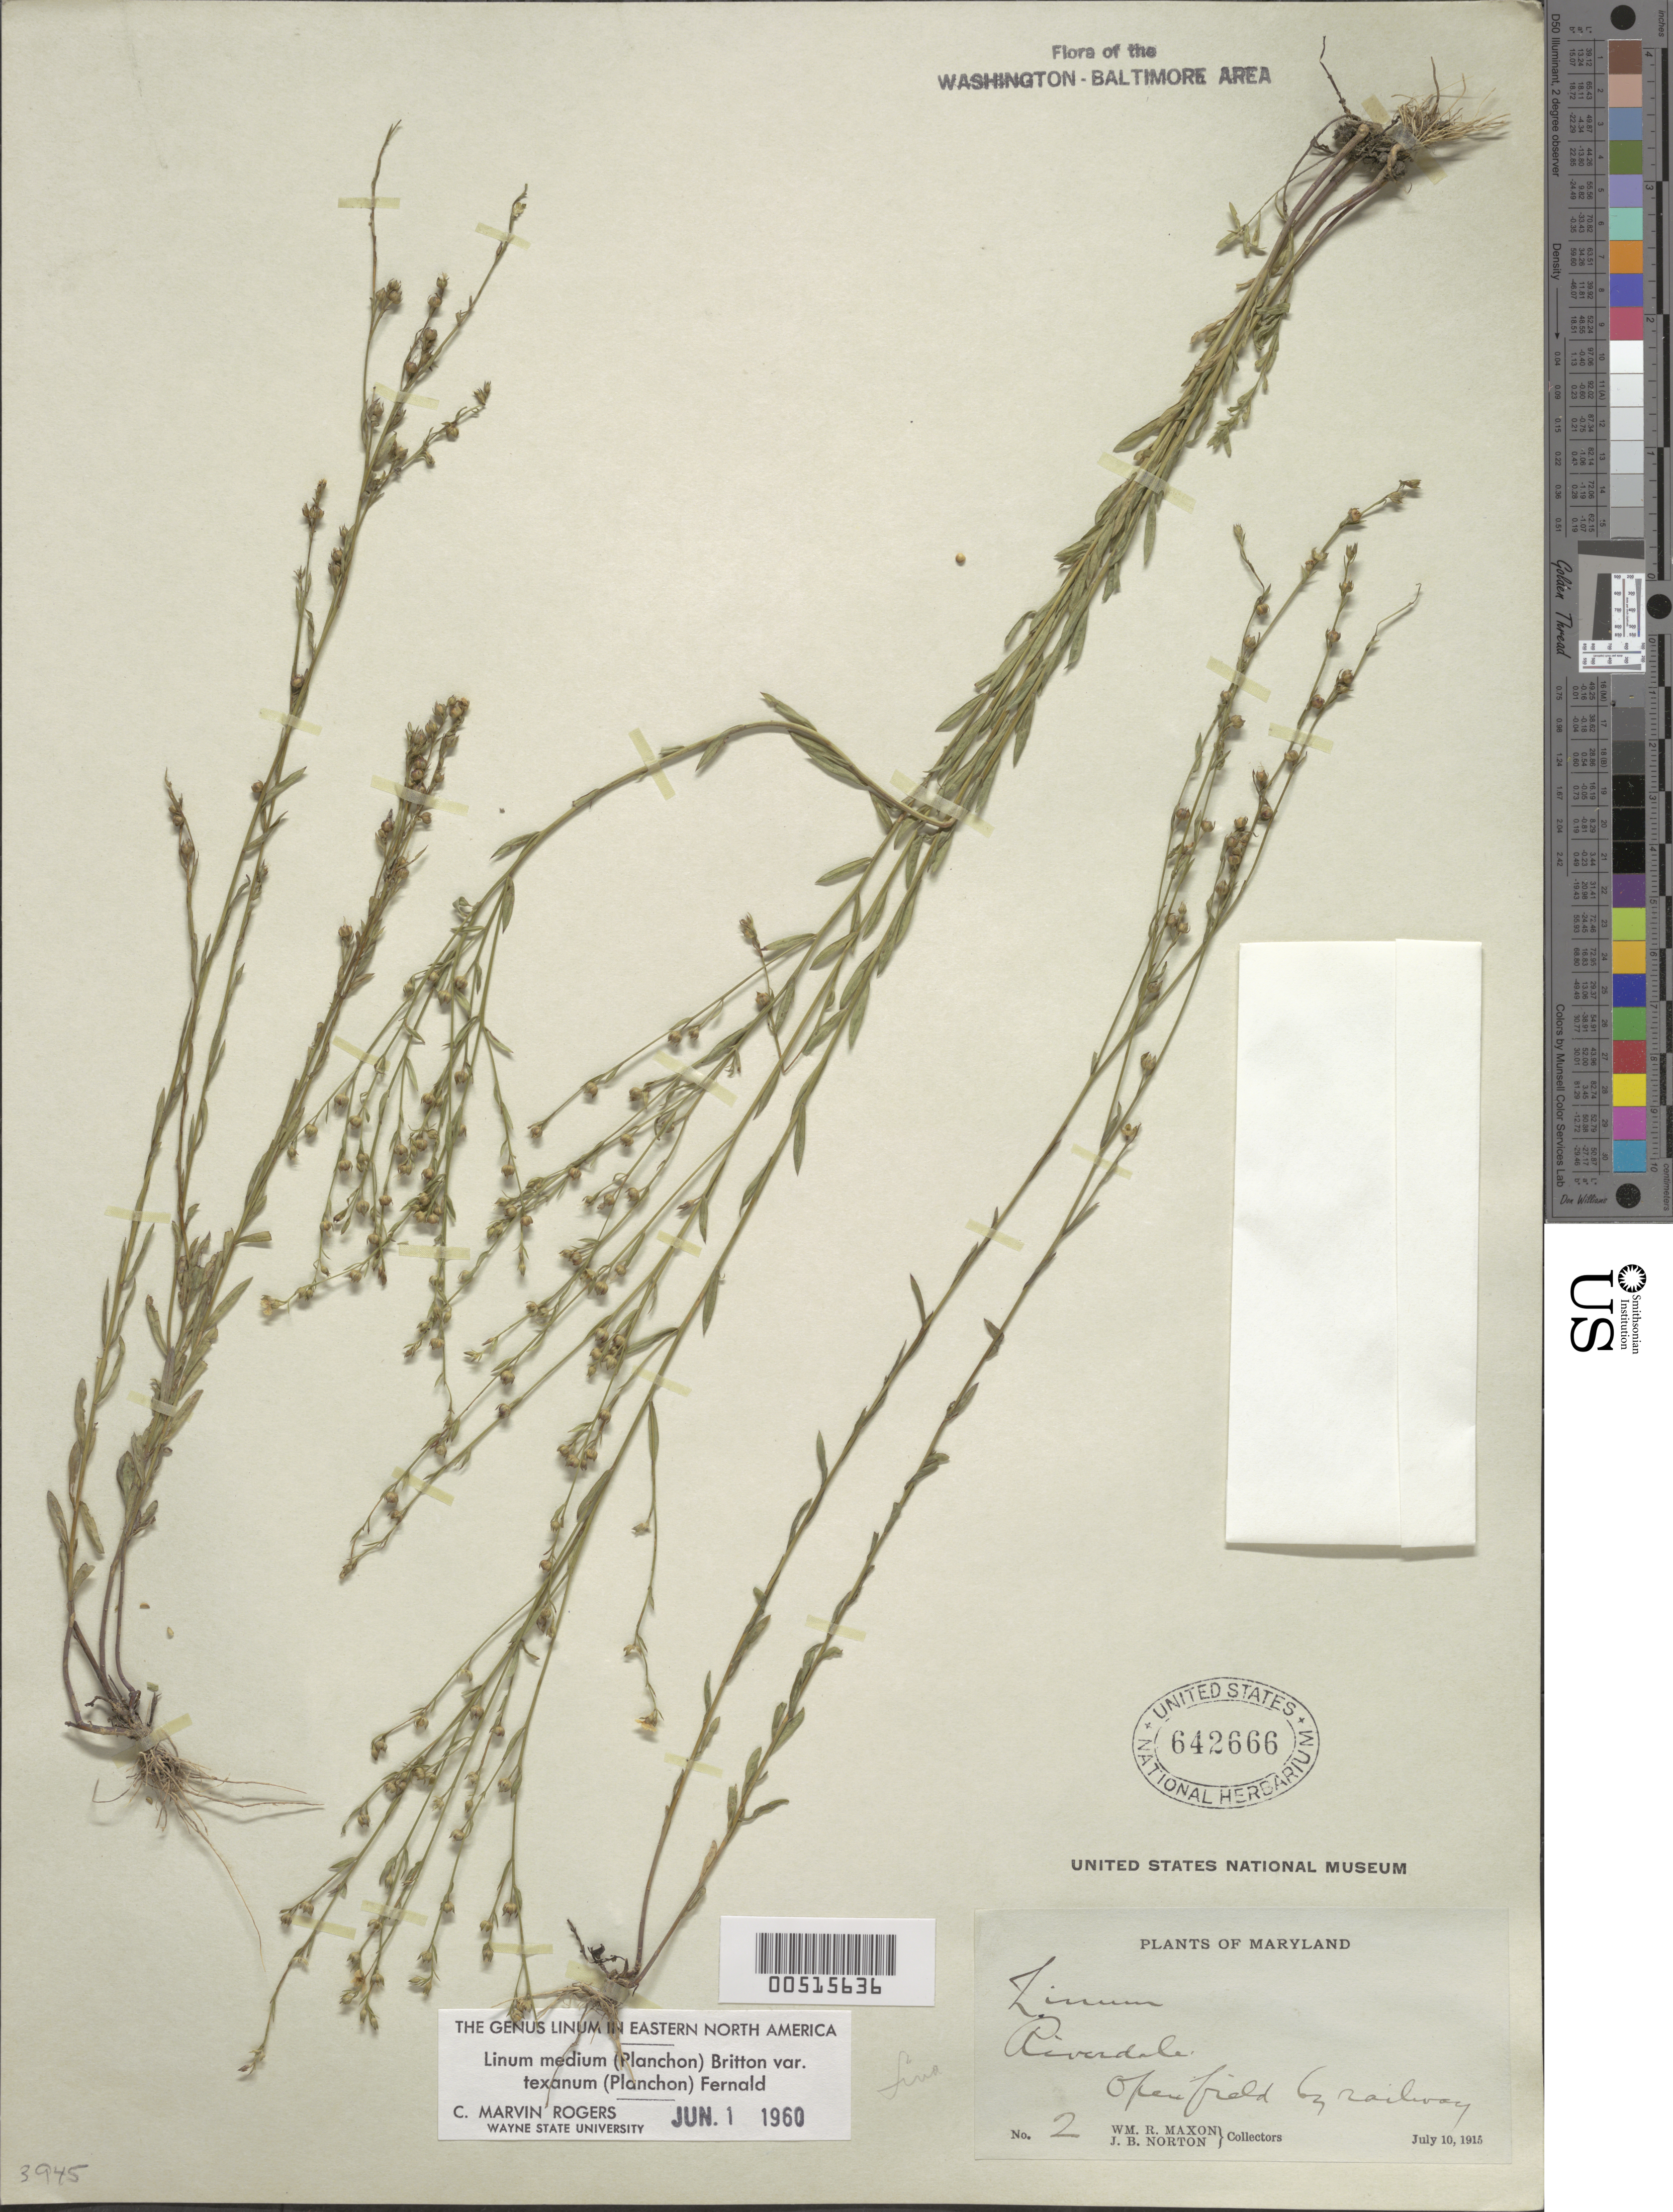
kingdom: Plantae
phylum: Tracheophyta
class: Magnoliopsida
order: Malpighiales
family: Linaceae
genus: Linum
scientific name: Linum medium var. texanum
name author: (Planch.) Fernald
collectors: W. R. Maxon & J. Norton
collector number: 2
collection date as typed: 10 Jul 1915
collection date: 1915-07-10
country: United States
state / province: Maryland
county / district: Prince George's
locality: Riverdale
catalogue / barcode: US 642666